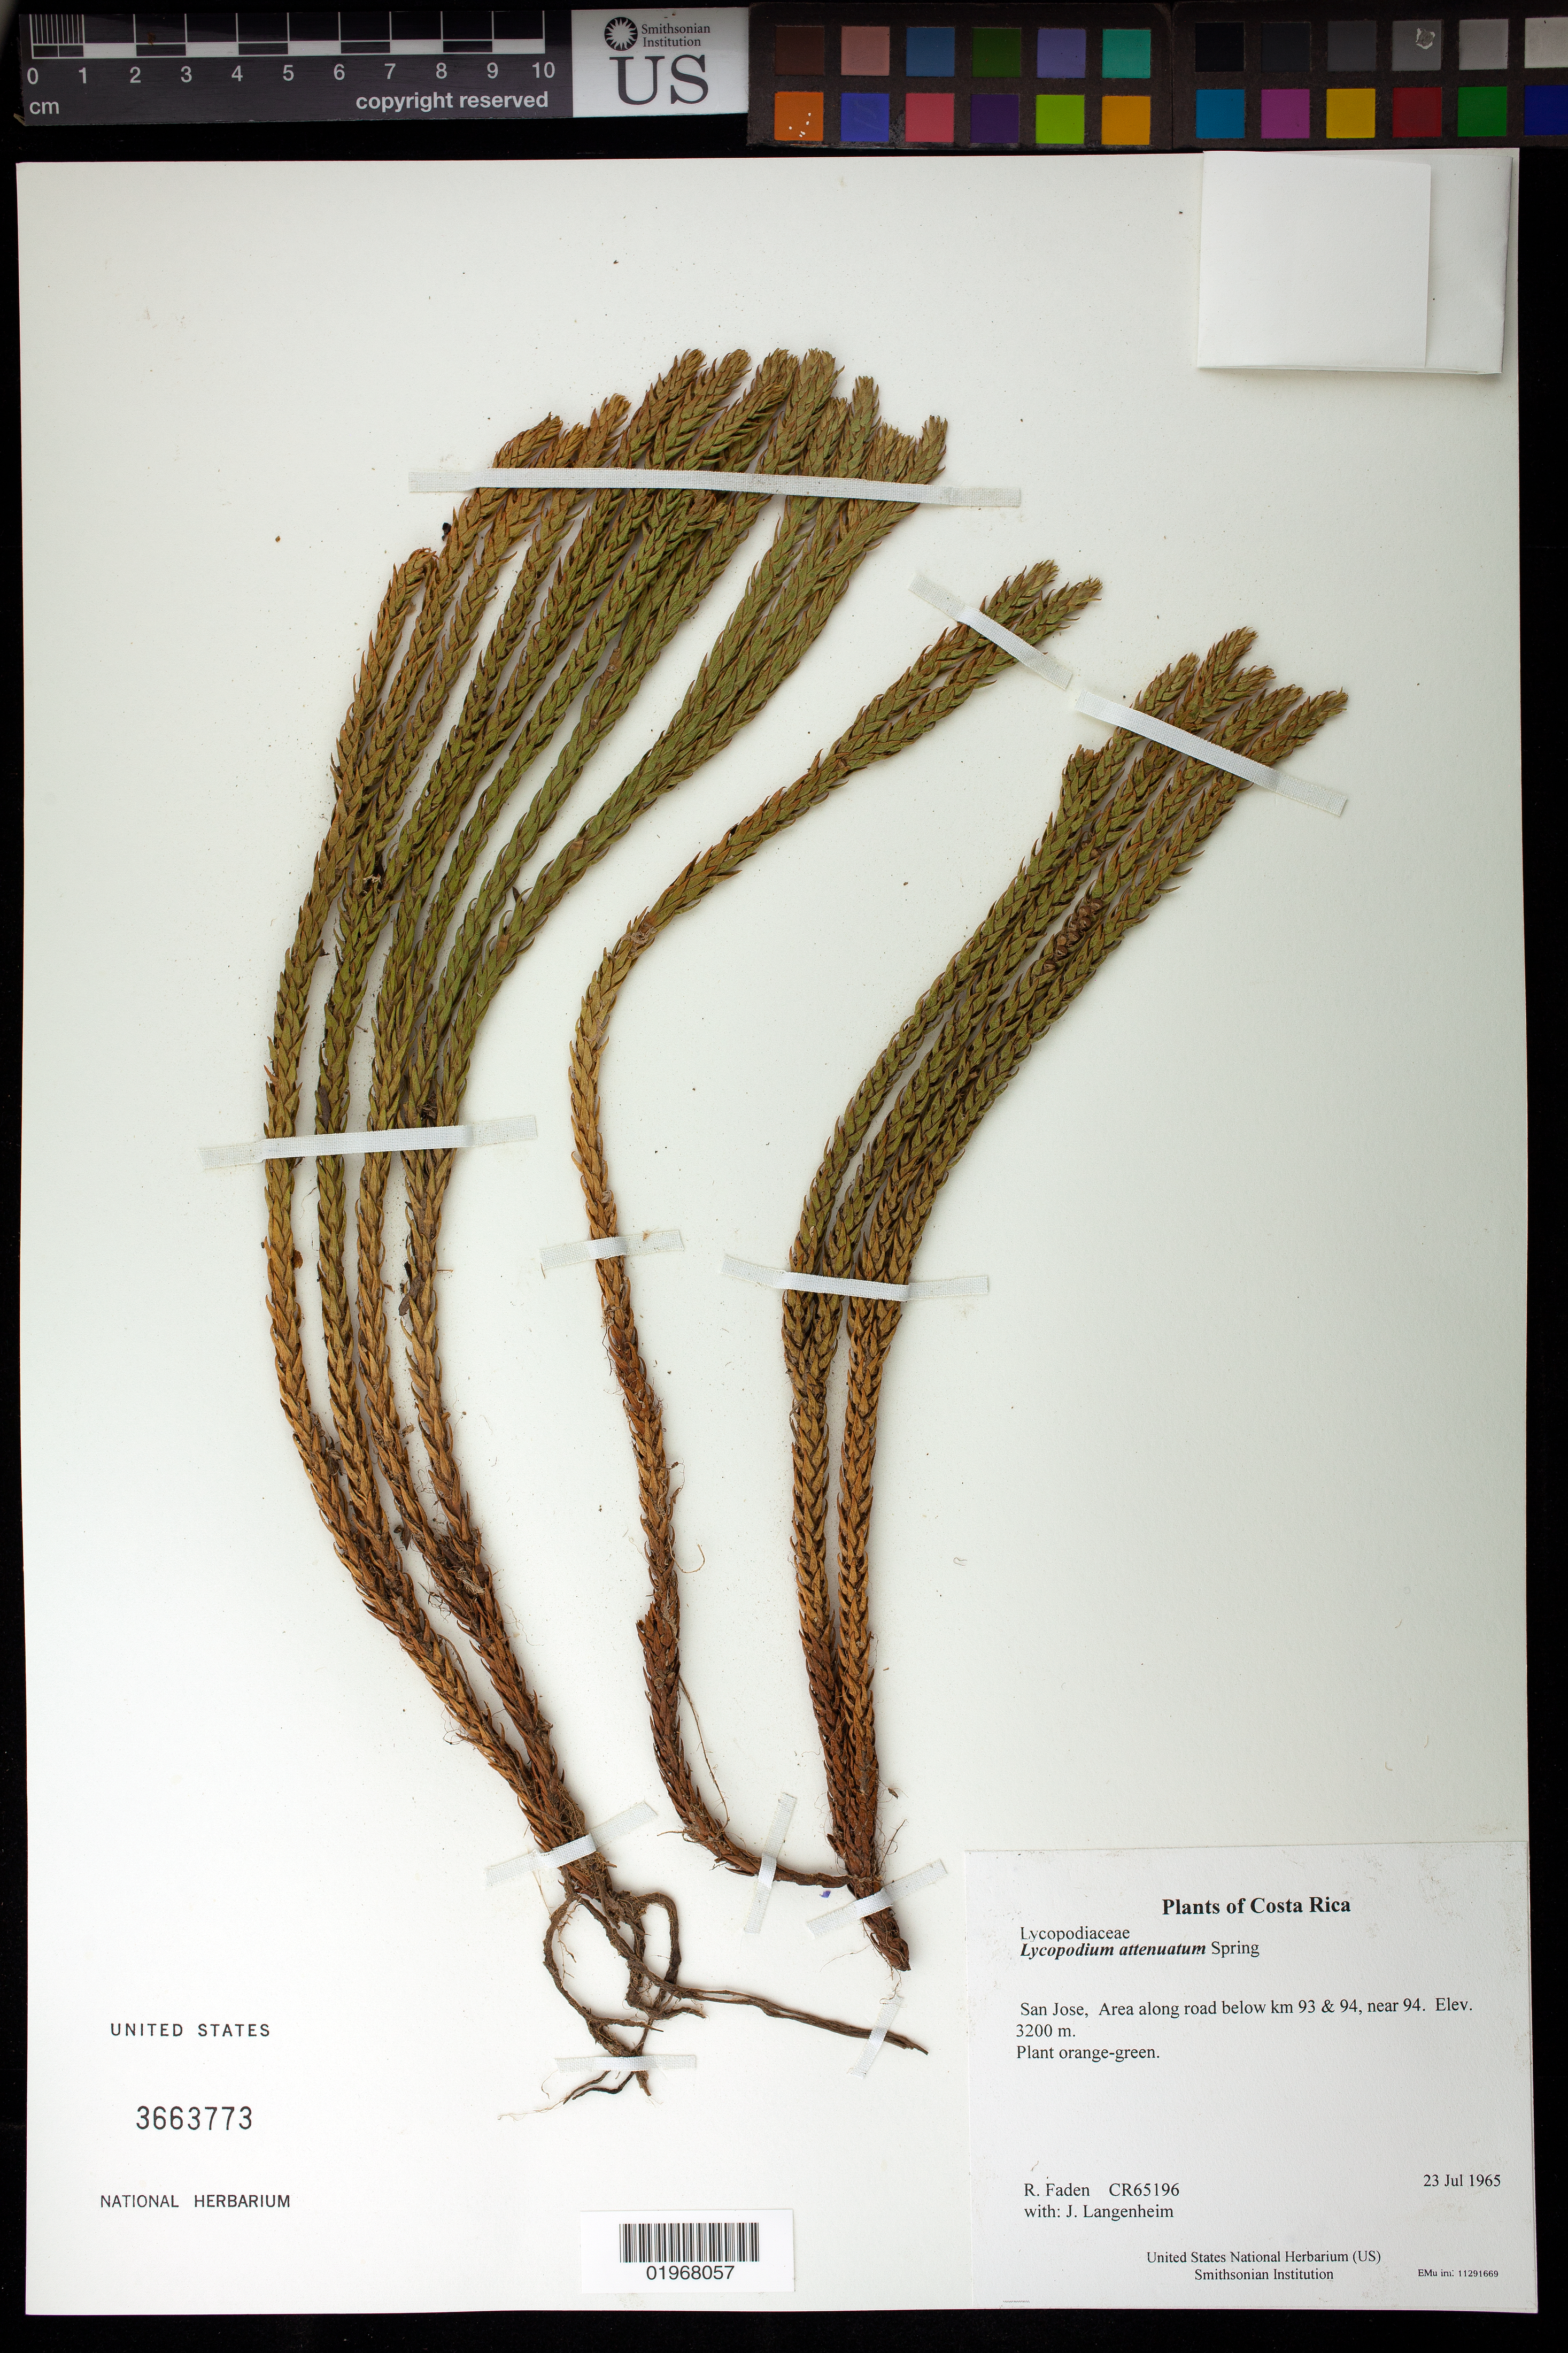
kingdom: Plantae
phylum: Tracheophyta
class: Lycopodiopsida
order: Lycopodiales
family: Lycopodiaceae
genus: Phlegmariurus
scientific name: Phlegmariurus attenuatus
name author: (Spring) B. Øllg.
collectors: R. B. Faden & J. Langenheim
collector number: CR65196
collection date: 1965-07-23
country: Costa Rica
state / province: San Jose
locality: Area along road below km 93 & 94, near 94.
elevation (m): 3200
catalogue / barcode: US 3663773